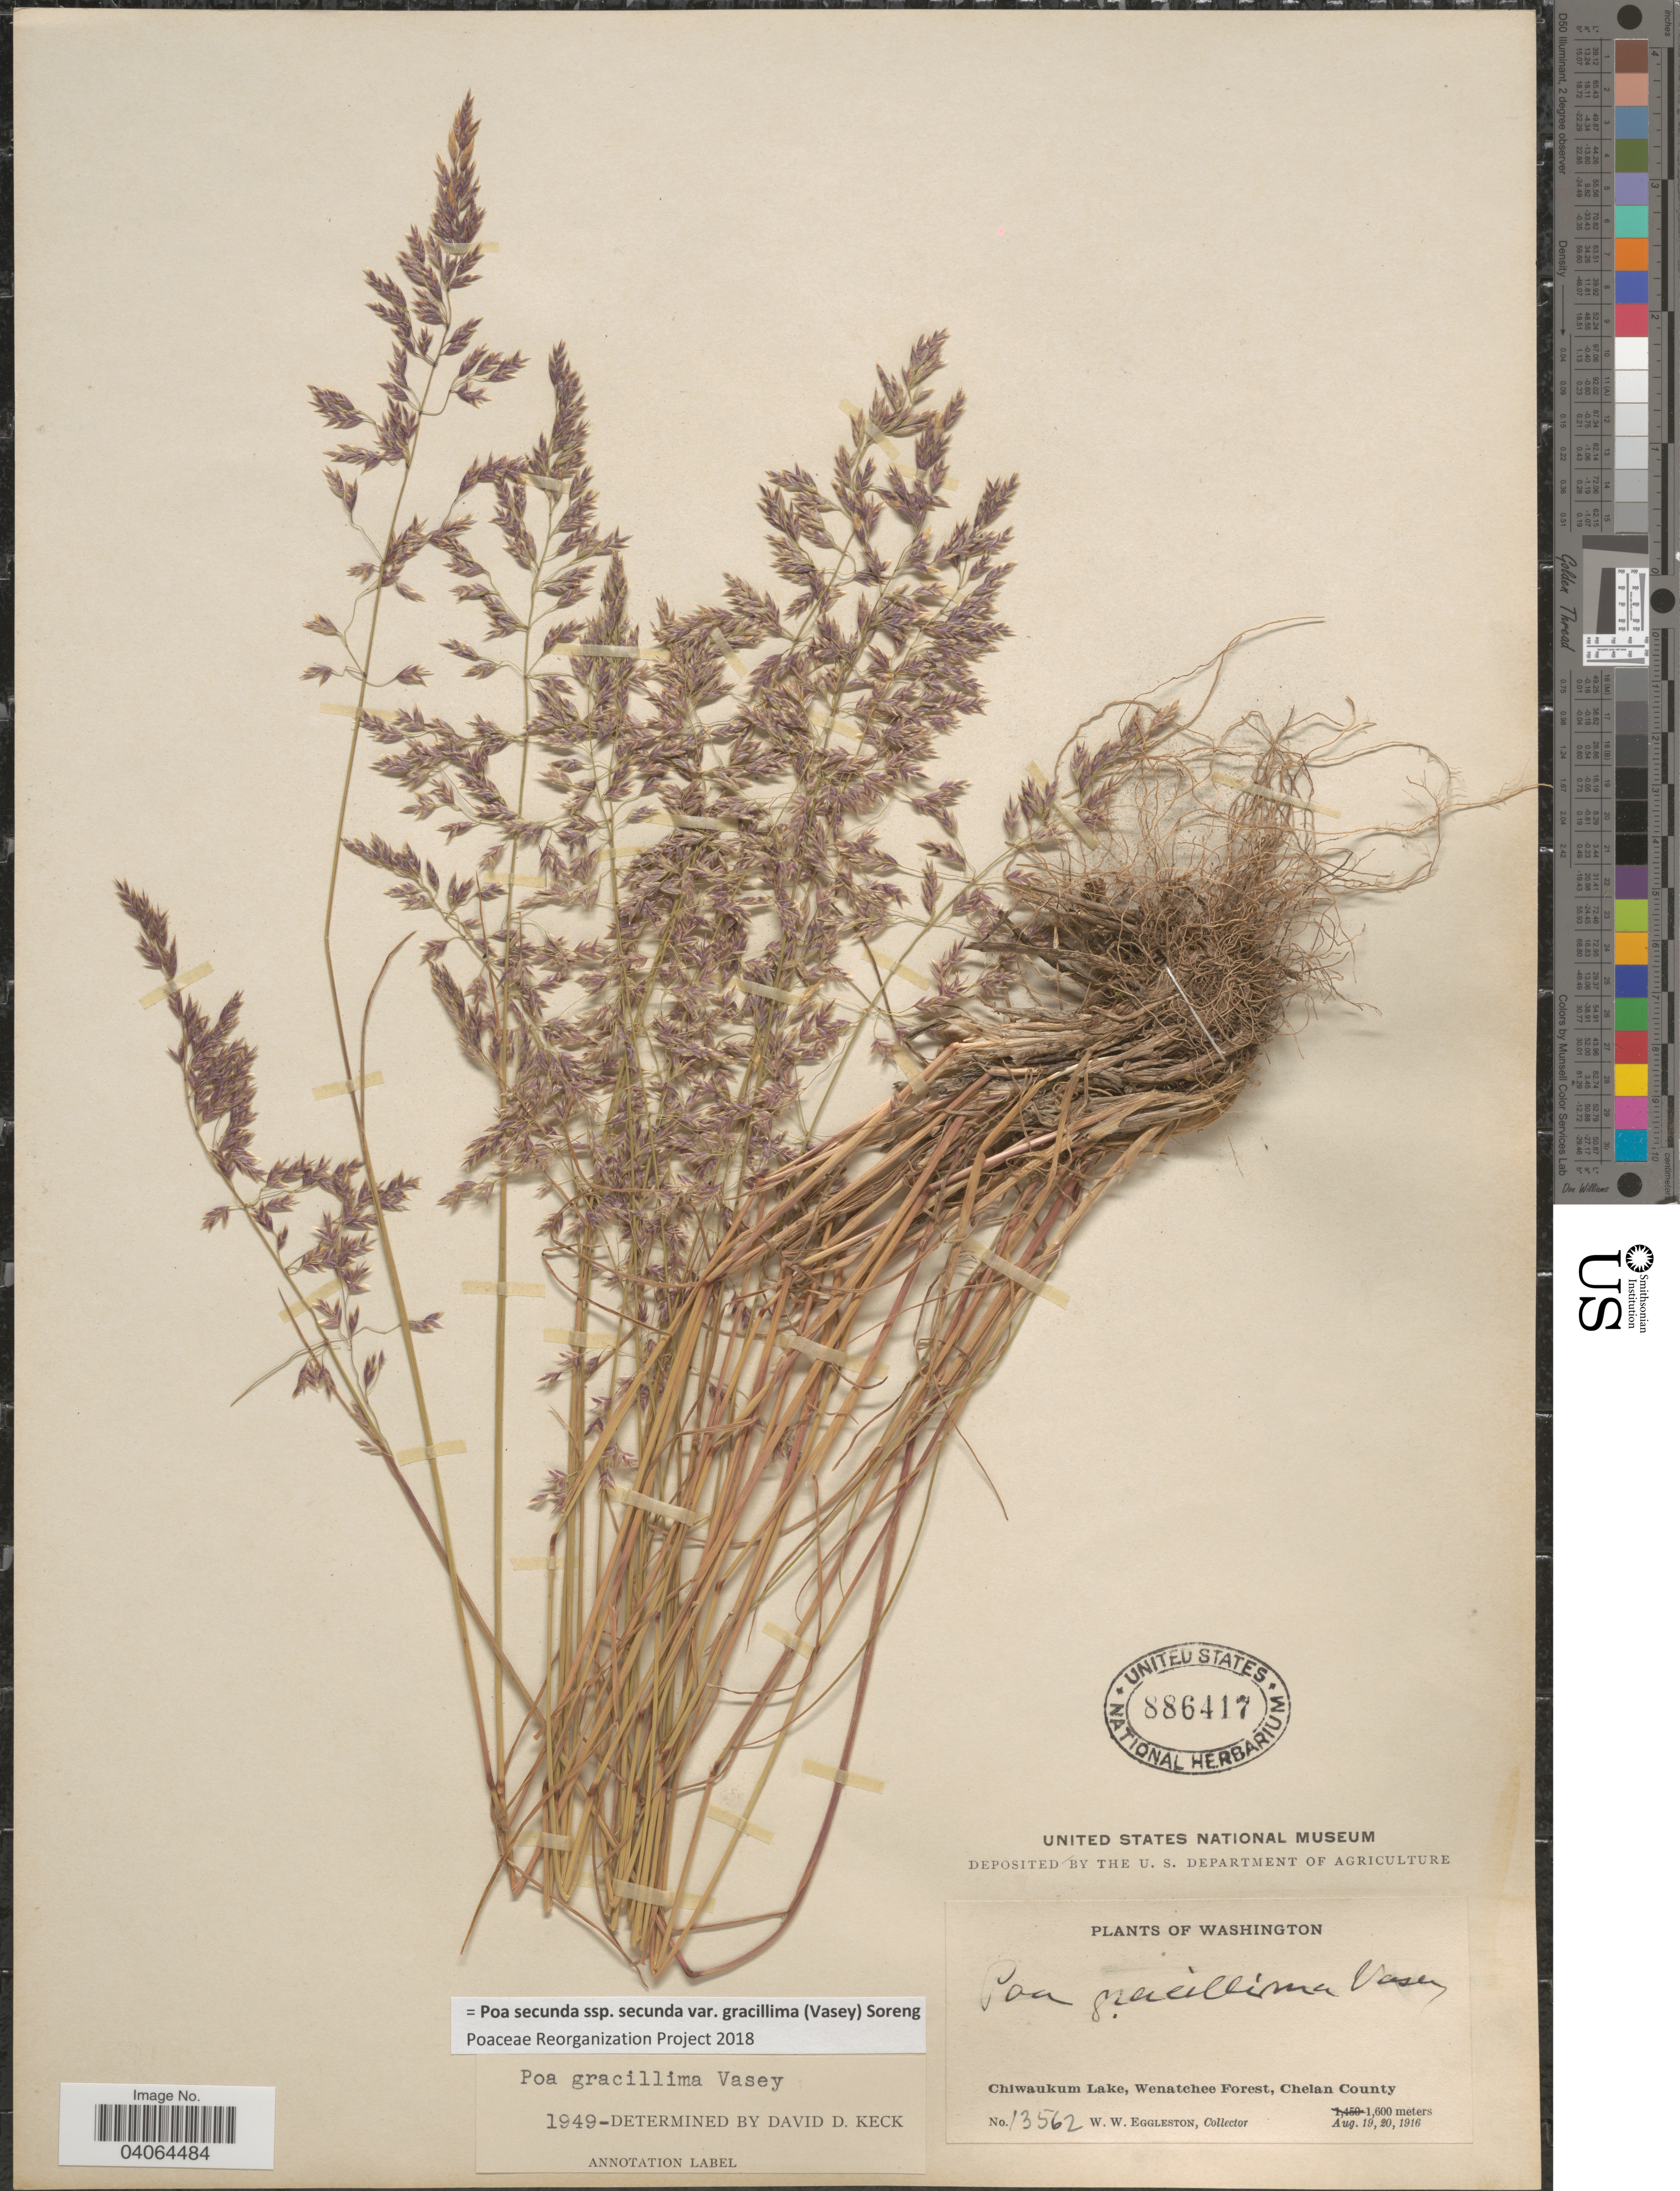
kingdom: Plantae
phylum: Tracheophyta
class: Liliopsida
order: Poales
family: Poaceae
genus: Poa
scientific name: Poa secunda subsp. secunda var. gracillima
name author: (Vasey) Soreng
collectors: W. W. Eggleston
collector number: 13562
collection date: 1916-08-19/1916-08-20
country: United States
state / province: Washington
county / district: Chelan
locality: Chiwaukum Lake, Wenatchee Forest, Chelan County.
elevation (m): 1600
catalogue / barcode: US 886417